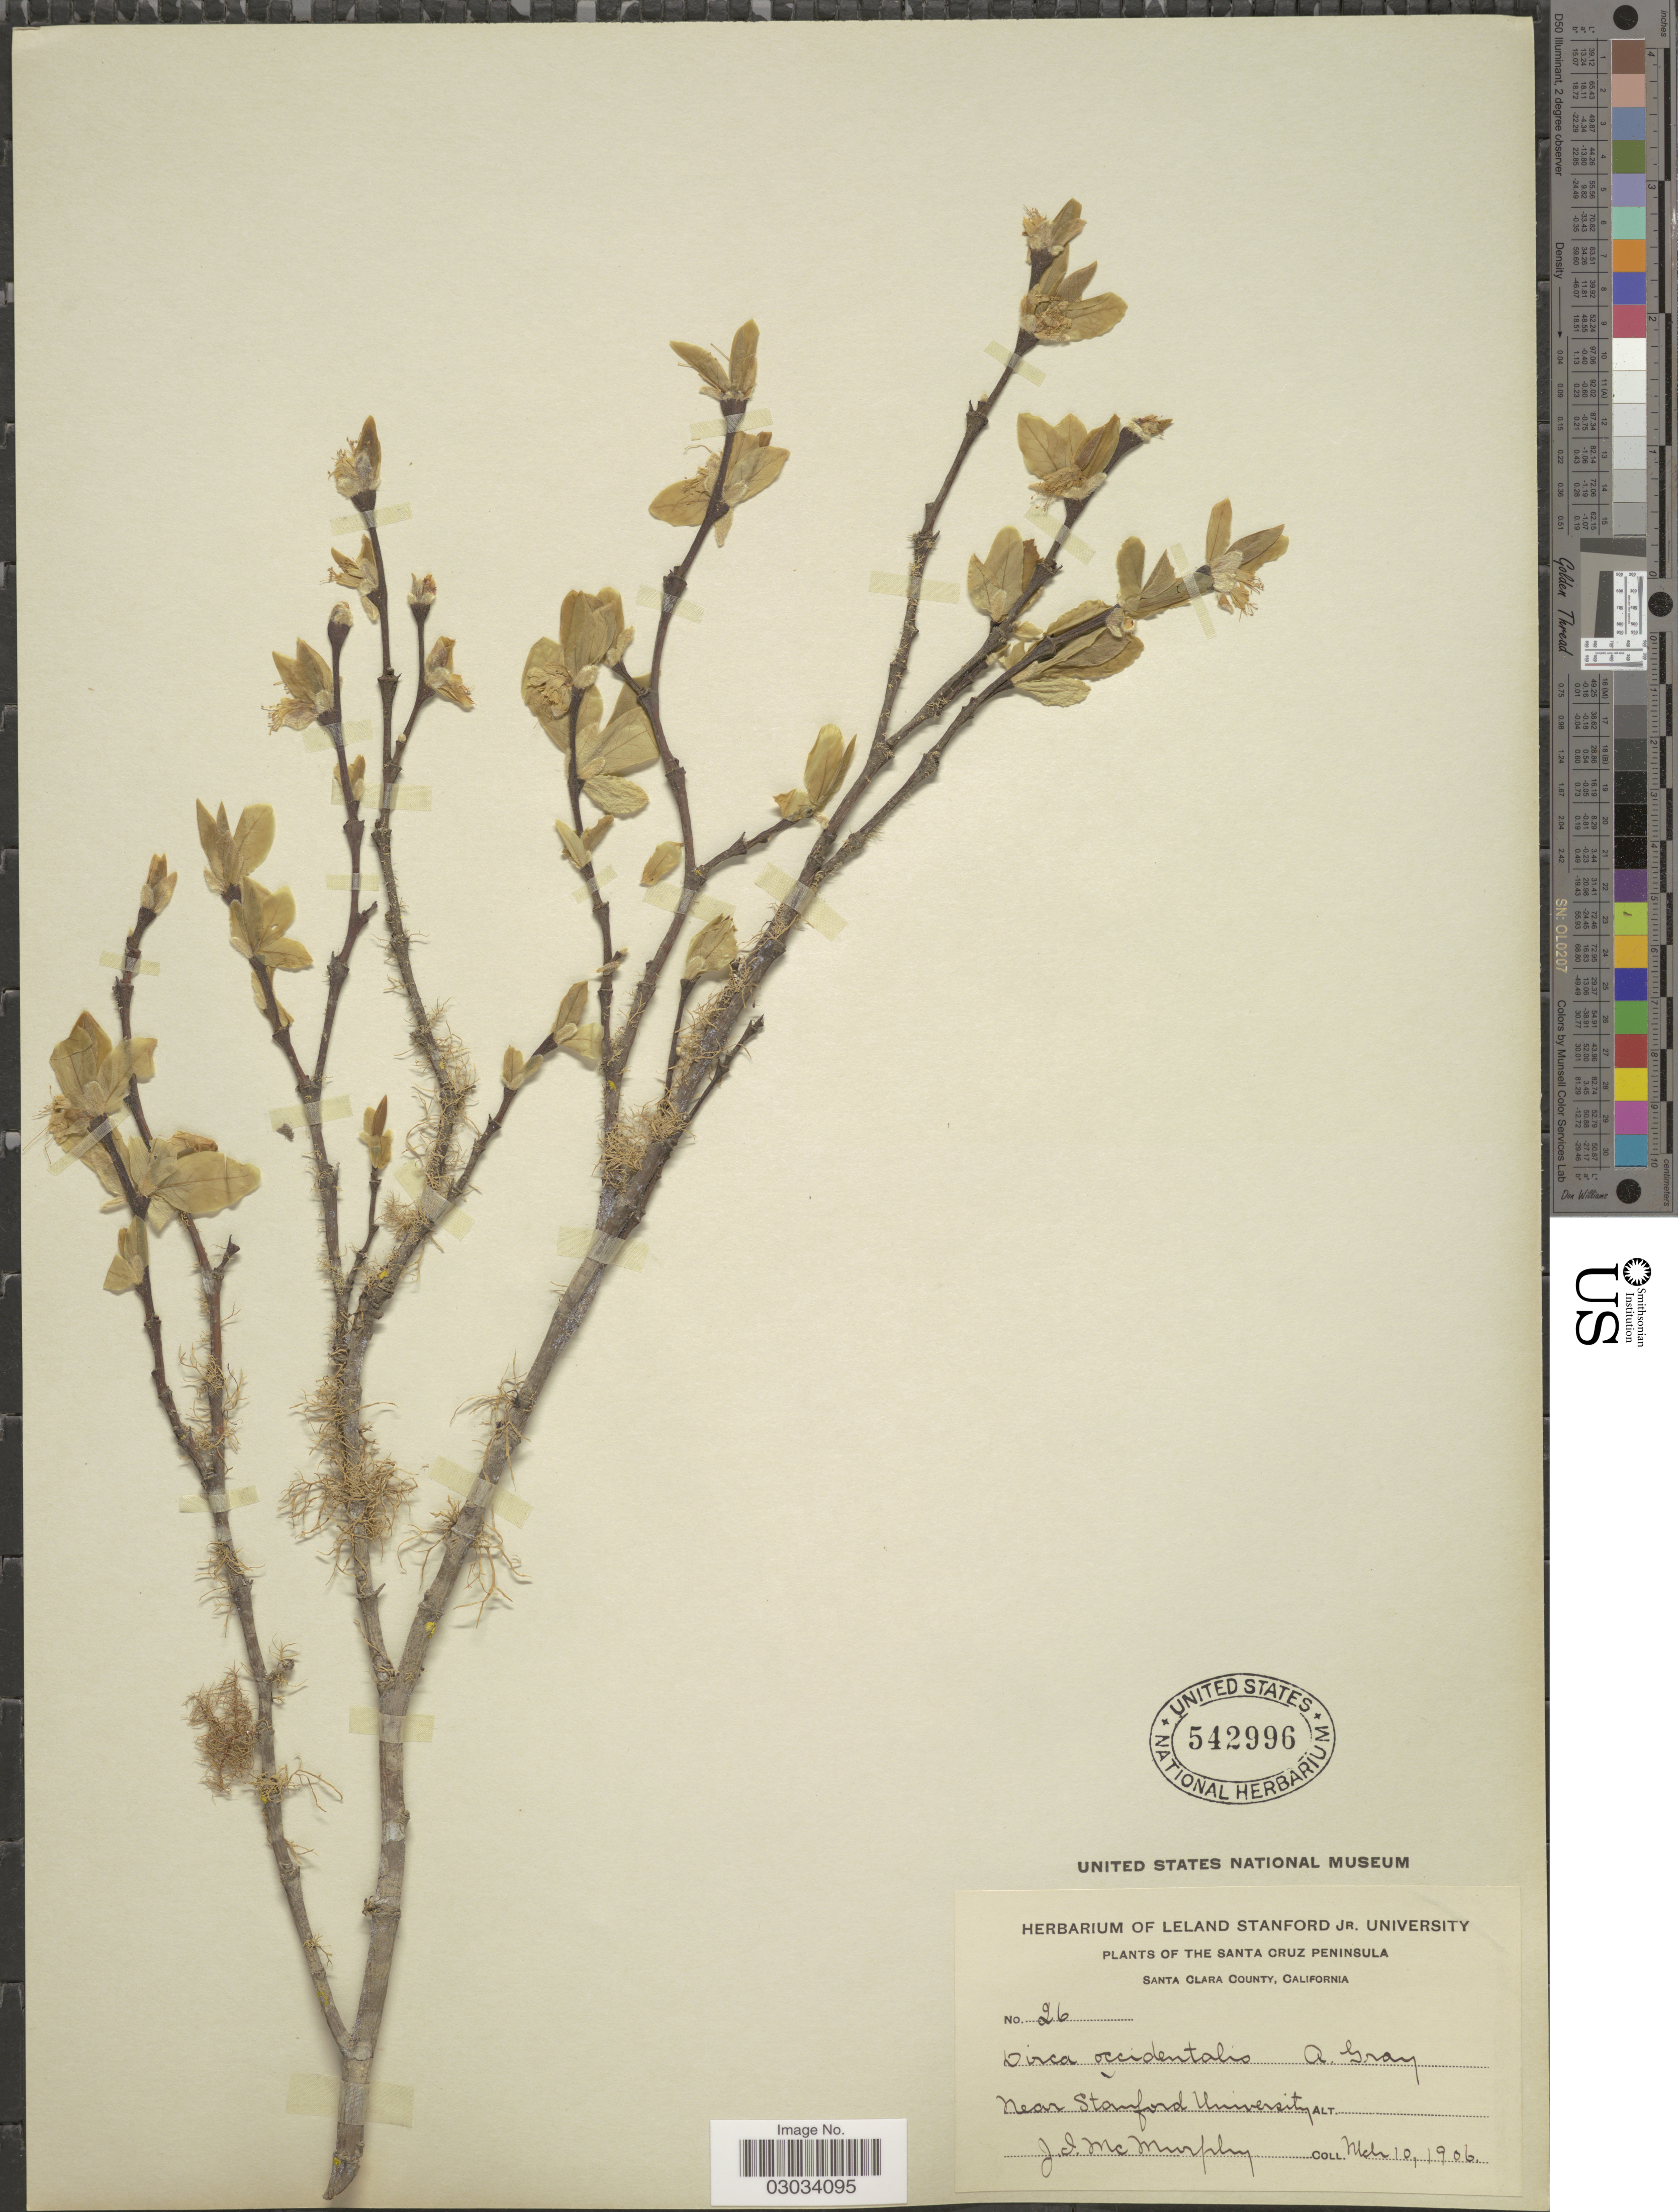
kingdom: Plantae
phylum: Tracheophyta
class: Magnoliopsida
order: Malvales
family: Thymelaeaceae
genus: Dirca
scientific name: Dirca occidentalis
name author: A. Gray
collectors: J. McMurphy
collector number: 26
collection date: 1906-03-10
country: United States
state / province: California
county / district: Santa Clara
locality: The Santa Cruz Peninsula. Santa Clara County. Near Stanford University.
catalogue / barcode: US 542996